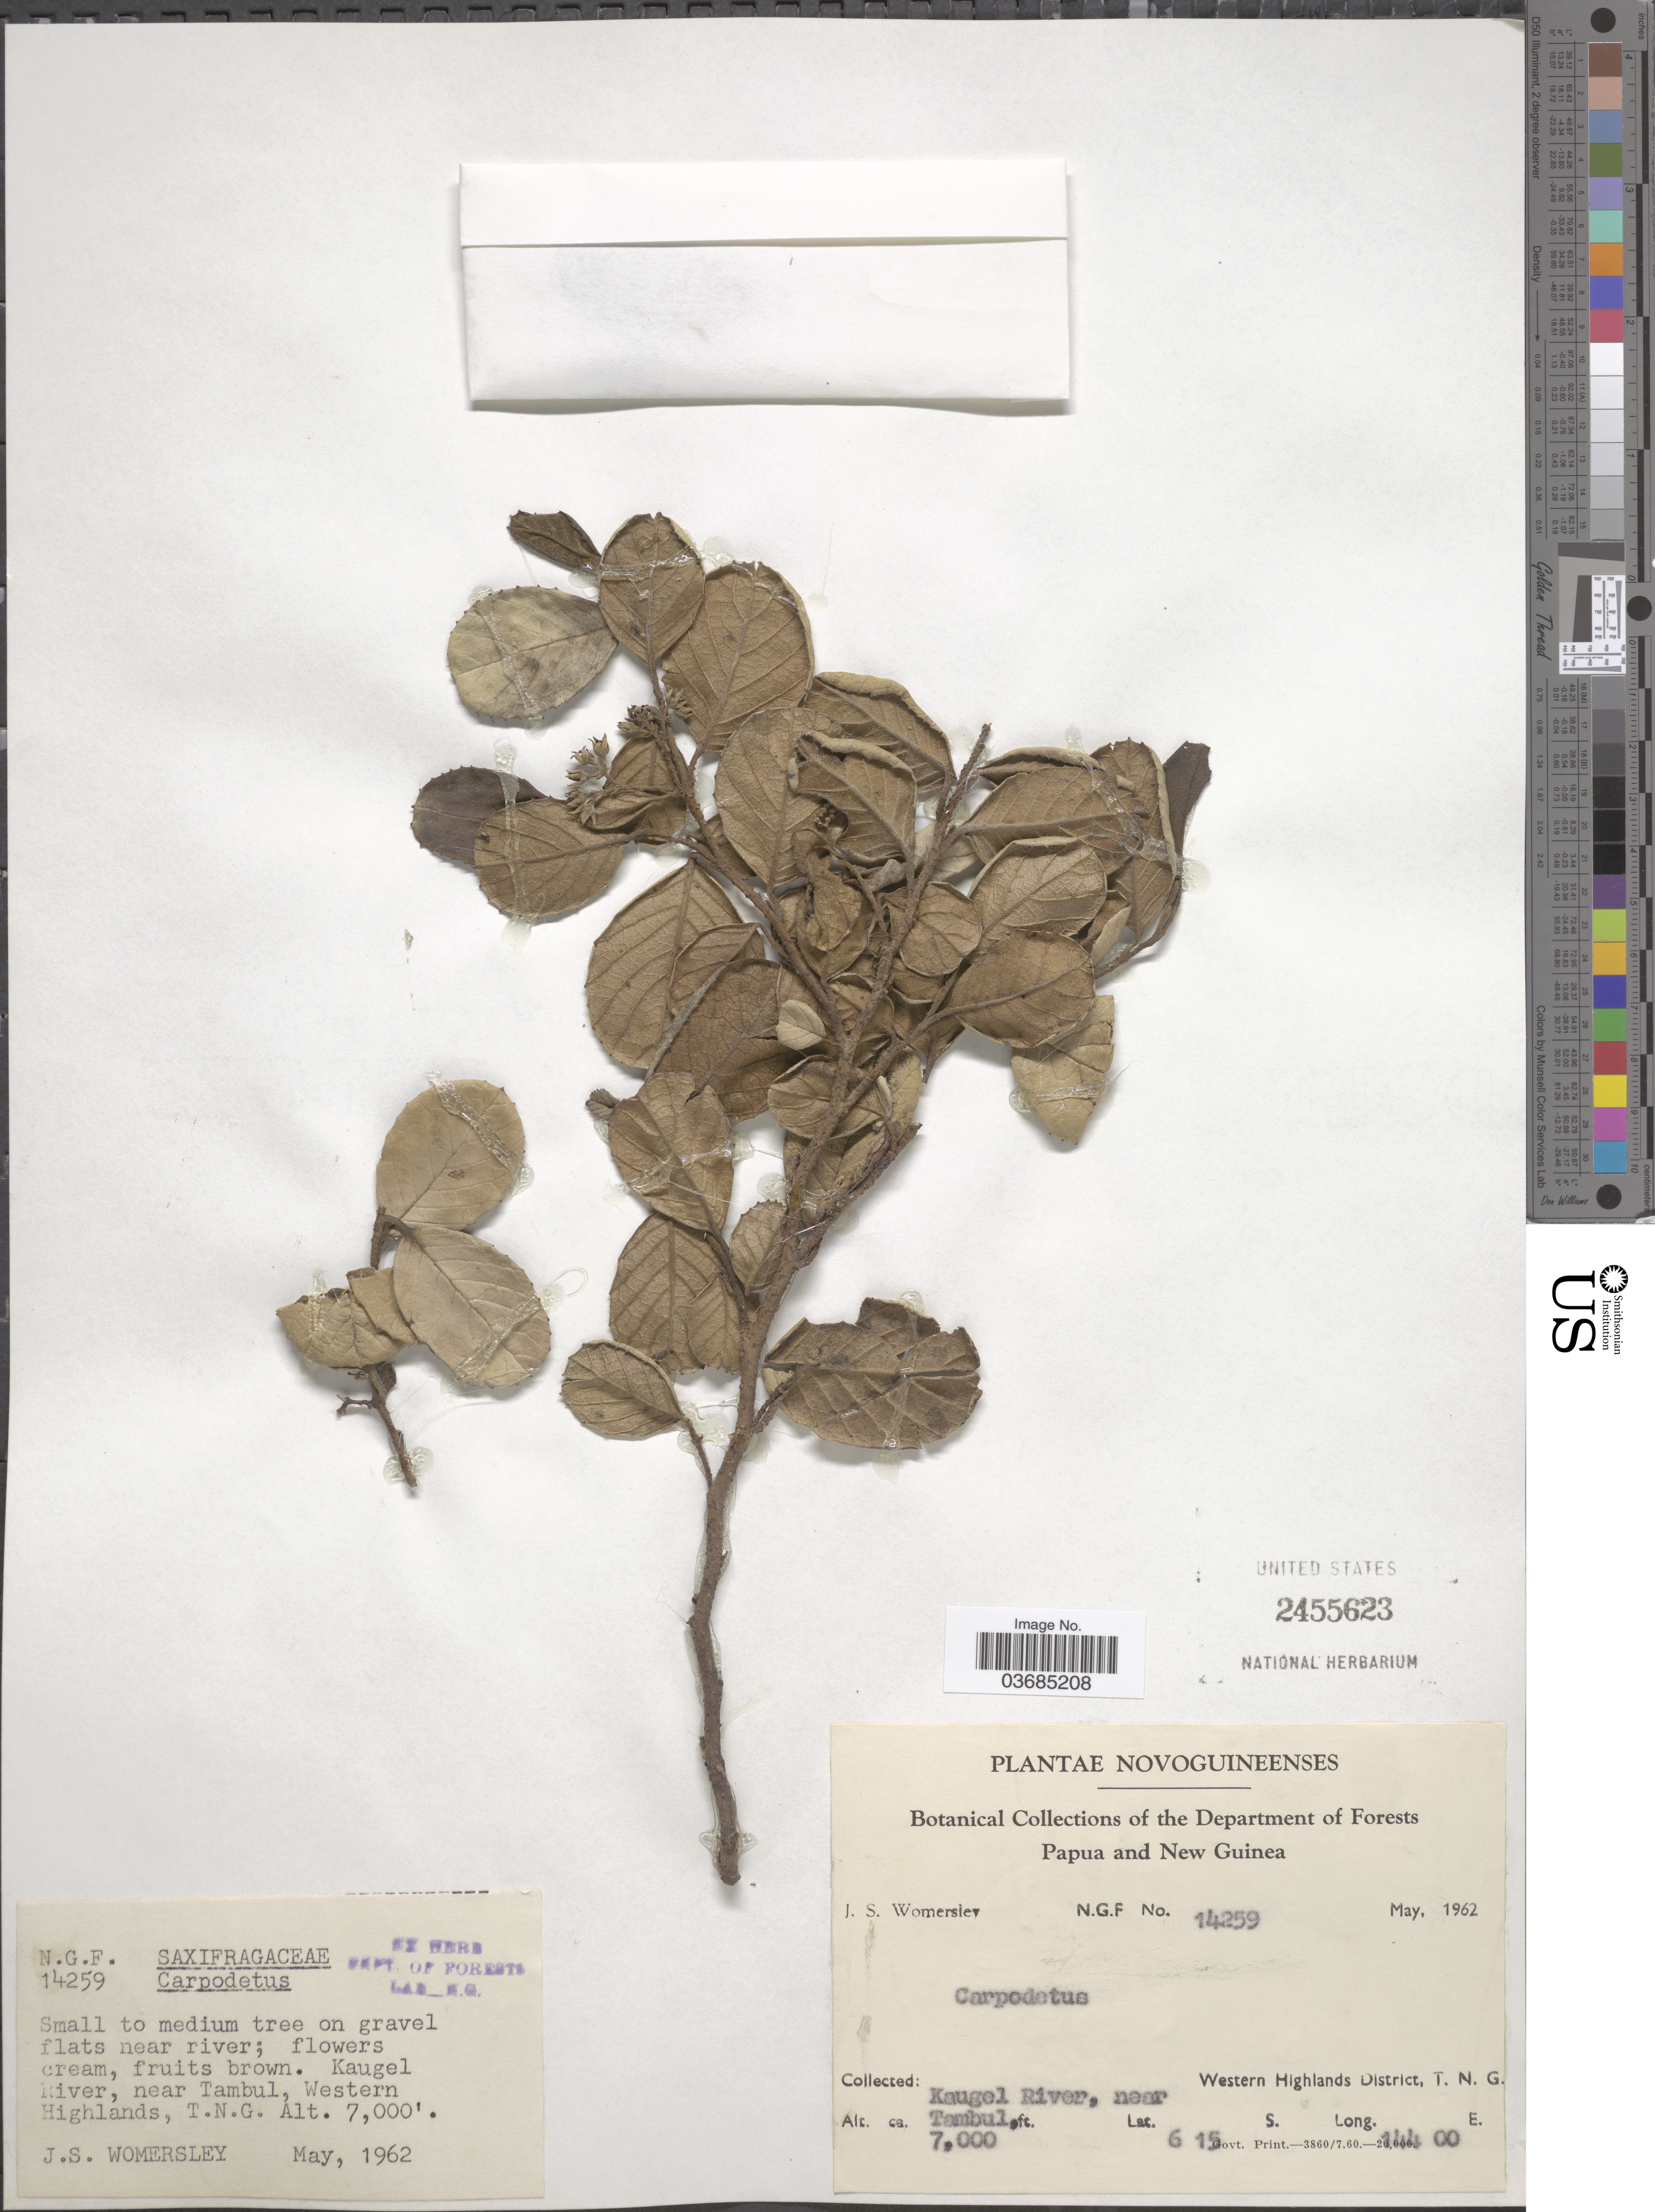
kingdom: Plantae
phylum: Tracheophyta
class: Magnoliopsida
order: Asterales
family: Rousseaceae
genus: Carpodetus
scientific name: Carpodetus sp.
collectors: J. S. Womersley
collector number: N.G.F. 14259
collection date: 1962-05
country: Papua New Guinea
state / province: Western Highlands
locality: Kaugel River, near Tambul, Western Highlands, T.N.G. Novoguineenses. Western Highlands District.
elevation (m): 2134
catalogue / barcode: US 2455623